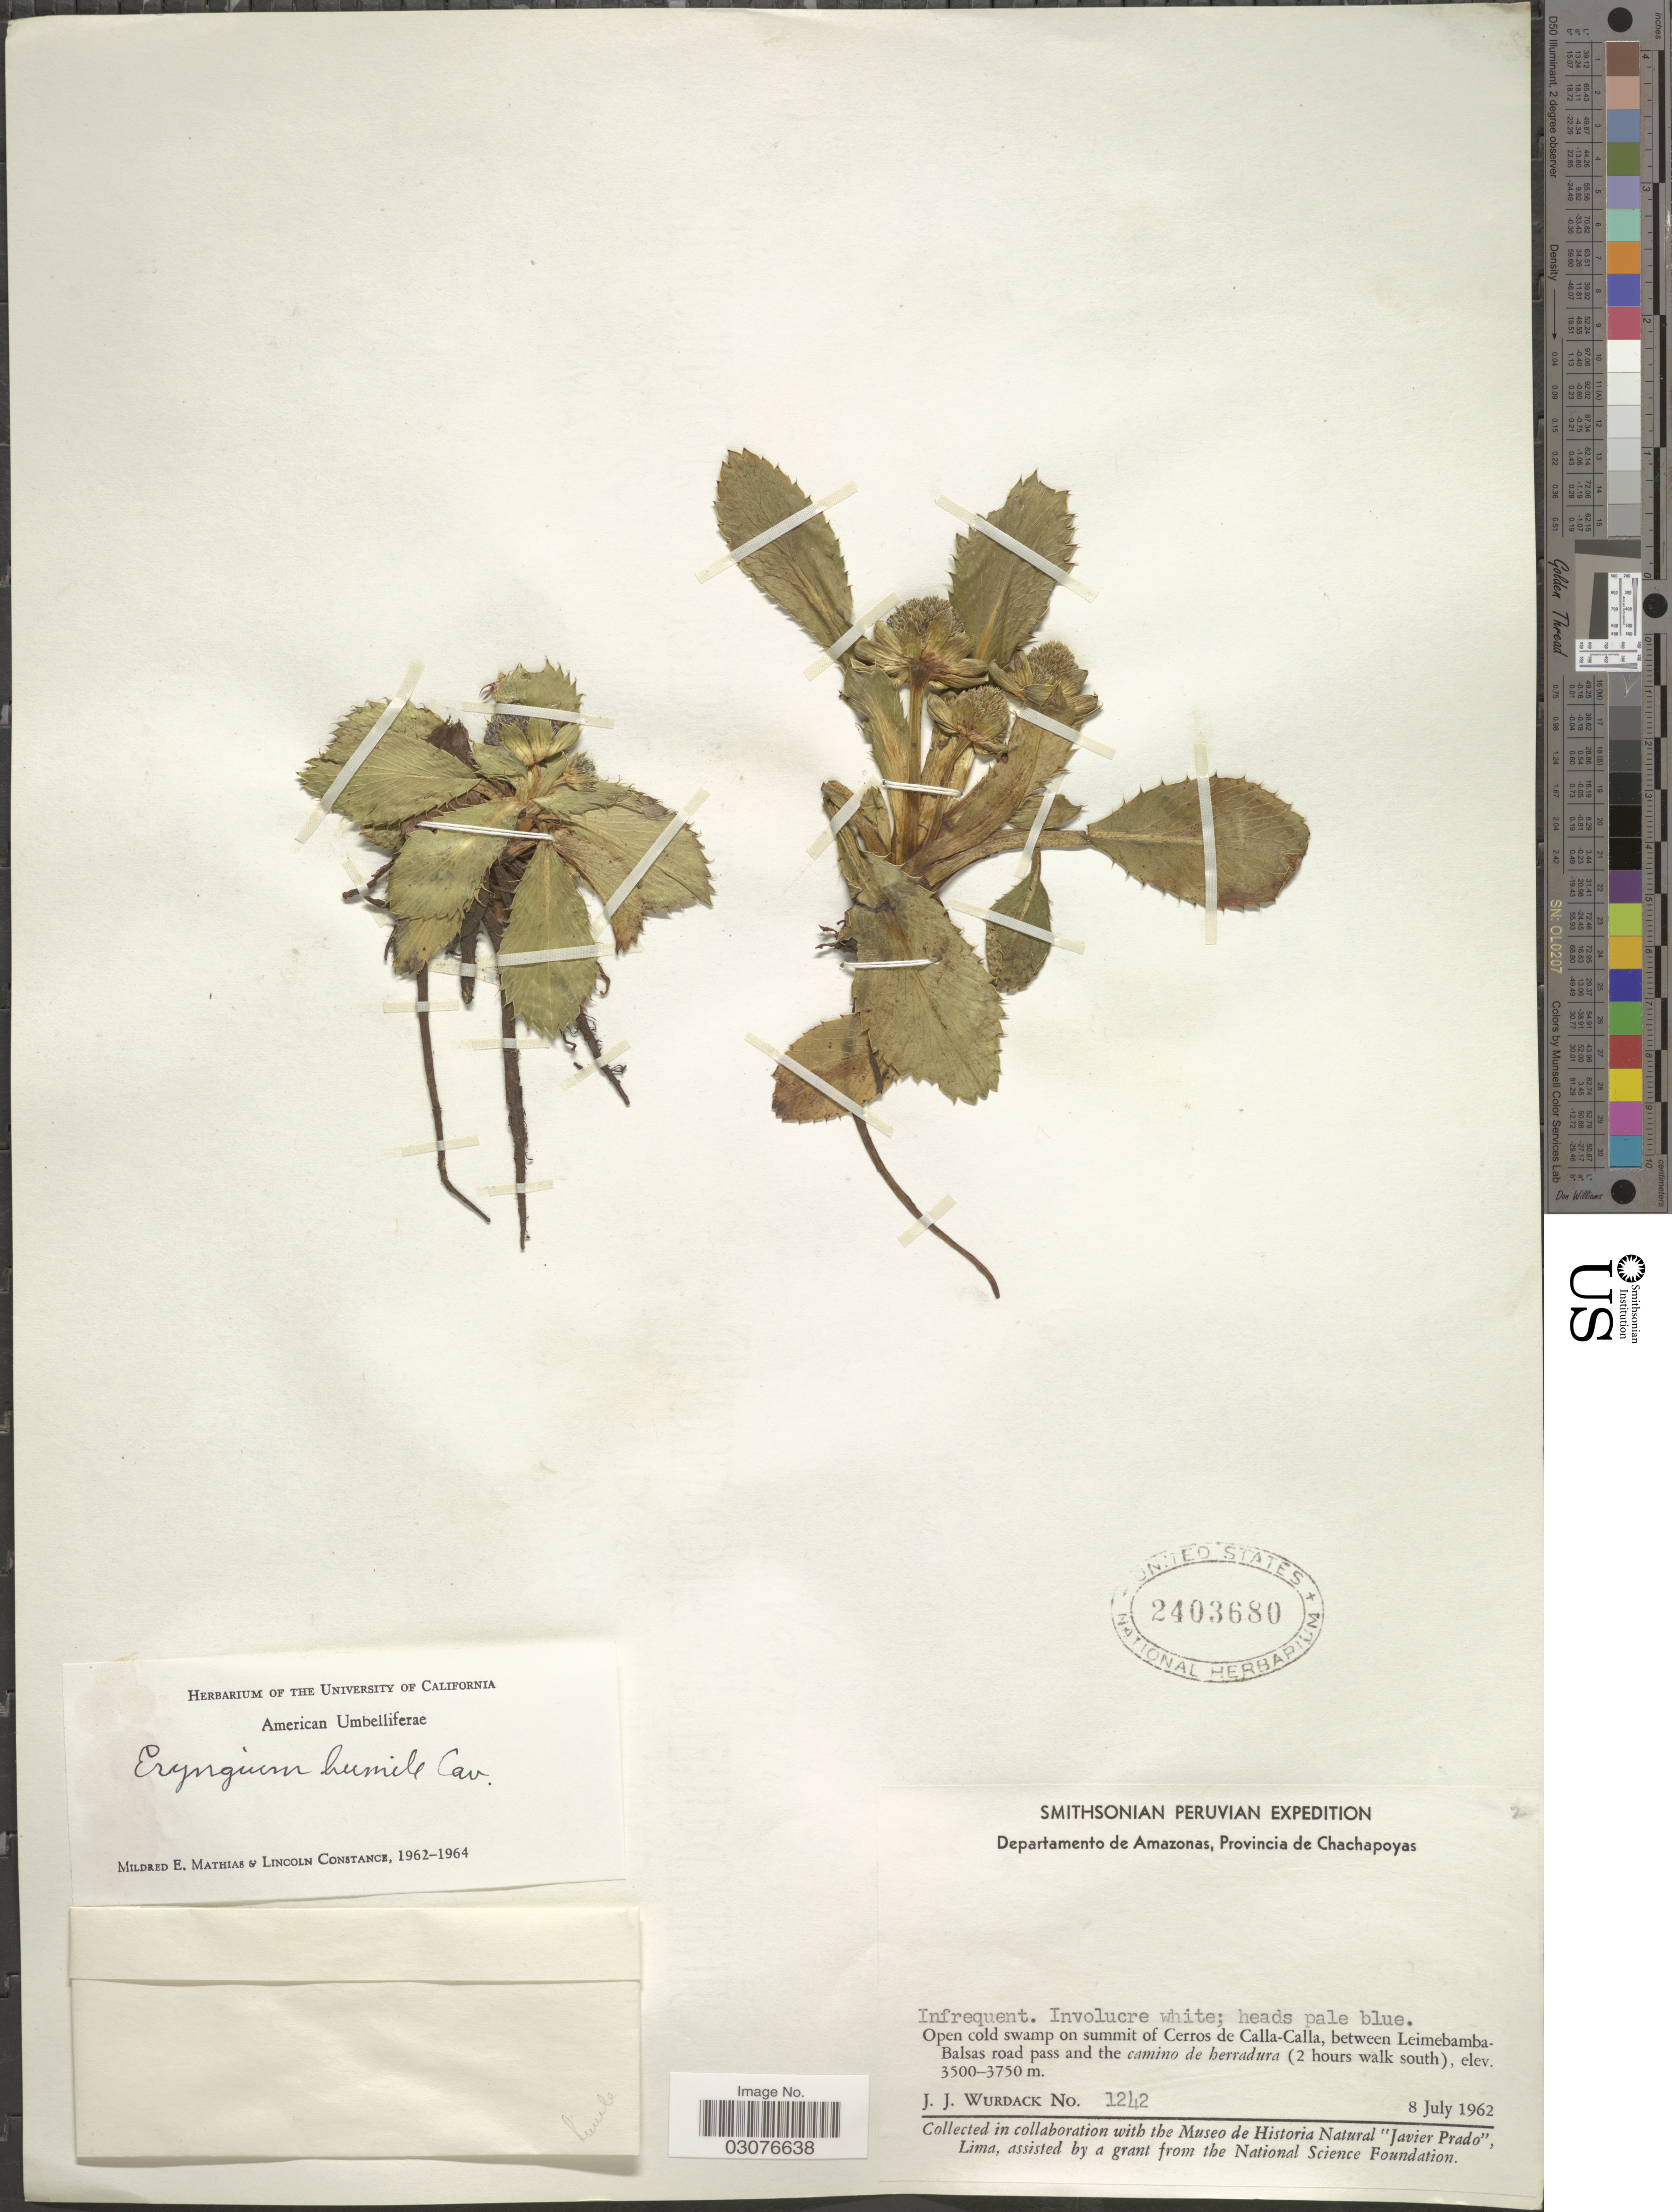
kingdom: Plantae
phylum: Tracheophyta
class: Magnoliopsida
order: Apiales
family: Apiaceae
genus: Eryngium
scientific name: Eryngium humile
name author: Cav.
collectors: J. J. Wurdack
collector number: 1242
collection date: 1962-07-08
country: Peru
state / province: Amazonas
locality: Departamento de Amazonas, Provincia de Chachapoyas, Open cold swamp on summit of Cerros de Calla-Calla, between Leimebamba-Balsas road pass and the camino de berradura (2 hours walk south).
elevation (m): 3500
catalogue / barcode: US 2403680